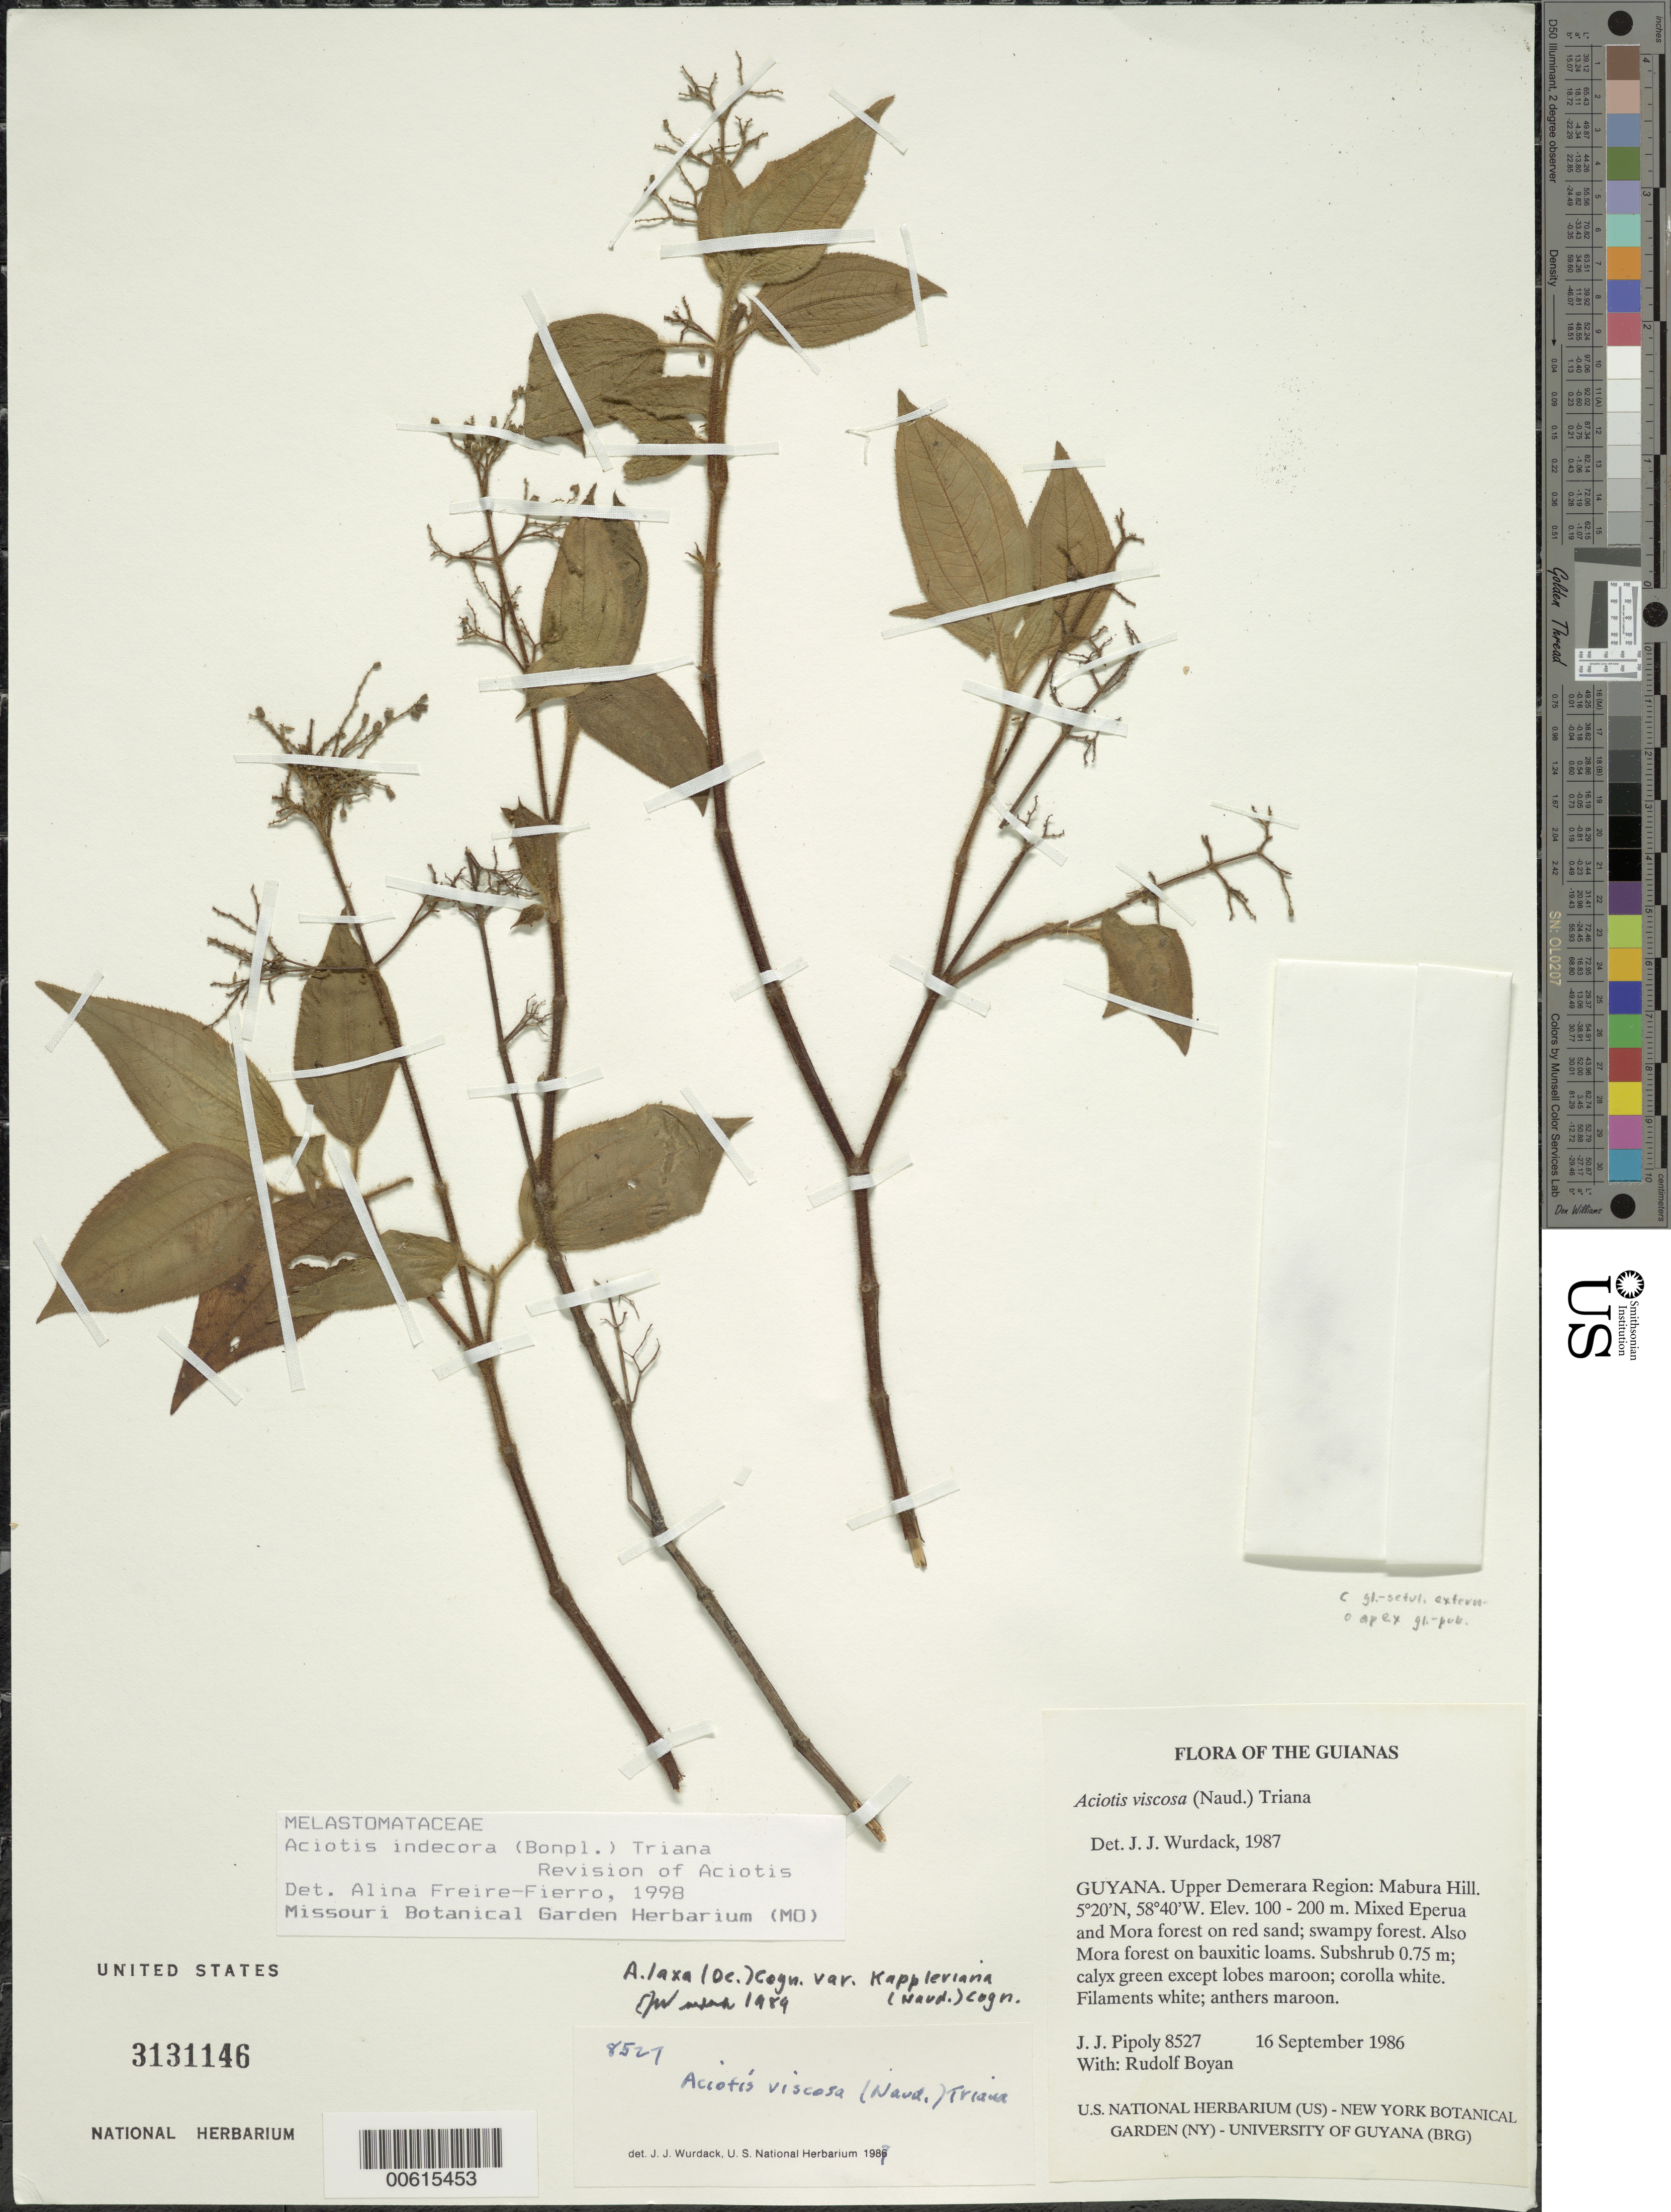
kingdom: Plantae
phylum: Tracheophyta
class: Magnoliopsida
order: Myrtales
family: Melastomataceae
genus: Aciotis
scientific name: Aciotis laxa var. kappleriana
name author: (Naudin) Cogn.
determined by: Wurdack, John J., (US), US (UNITED STATES)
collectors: J. J. Pipoly & R. Boyan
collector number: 8527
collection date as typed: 16 September 1986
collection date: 1986-09-16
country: Guyana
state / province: U. Demerara-Berbice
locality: Mabura Hill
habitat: Mixed Eperua and Mora forest on red sand; swampy forest. Also Mora forest on bauxitic loams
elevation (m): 100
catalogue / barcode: US 3131146